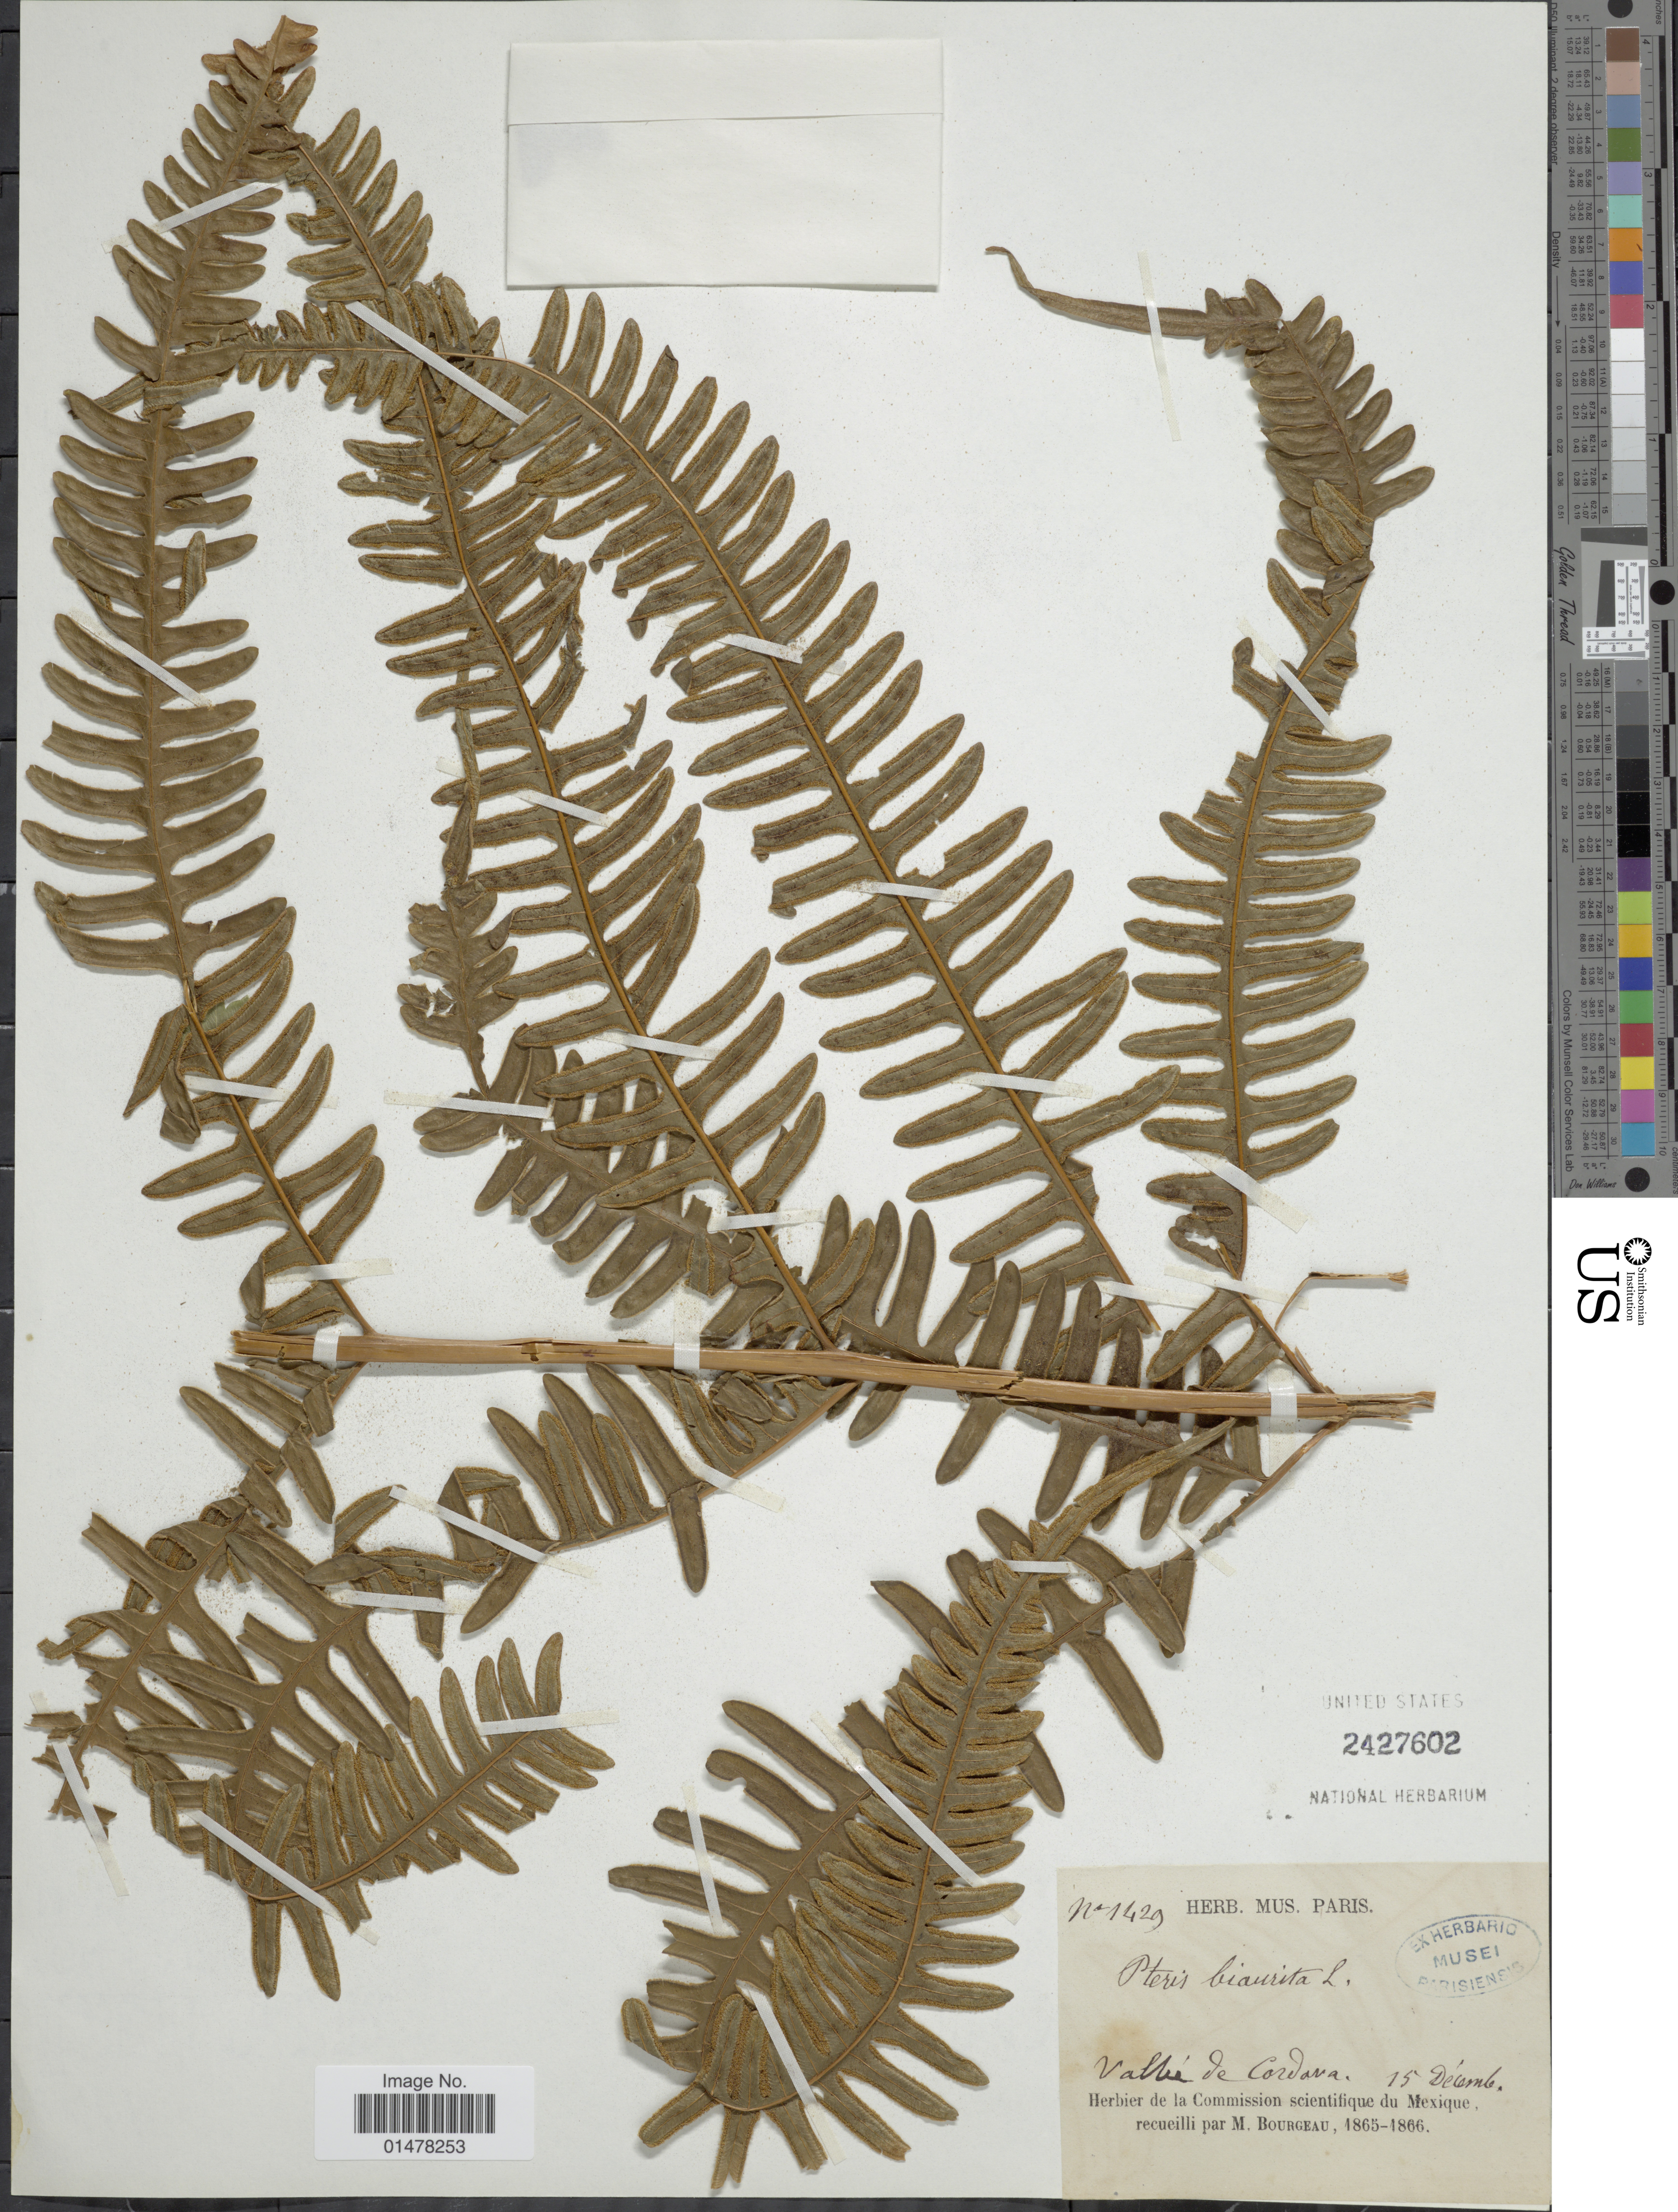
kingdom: Plantae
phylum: Tracheophyta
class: Polypodiopsida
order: Polypodiales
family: Pteridaceae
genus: Pteris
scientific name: Pteris quadriaurita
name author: Retz.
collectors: M. Bourgeau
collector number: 1429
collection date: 1865-12-15/1866-12-15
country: Mexico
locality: Vallee de Cordova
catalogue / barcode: US 2427602